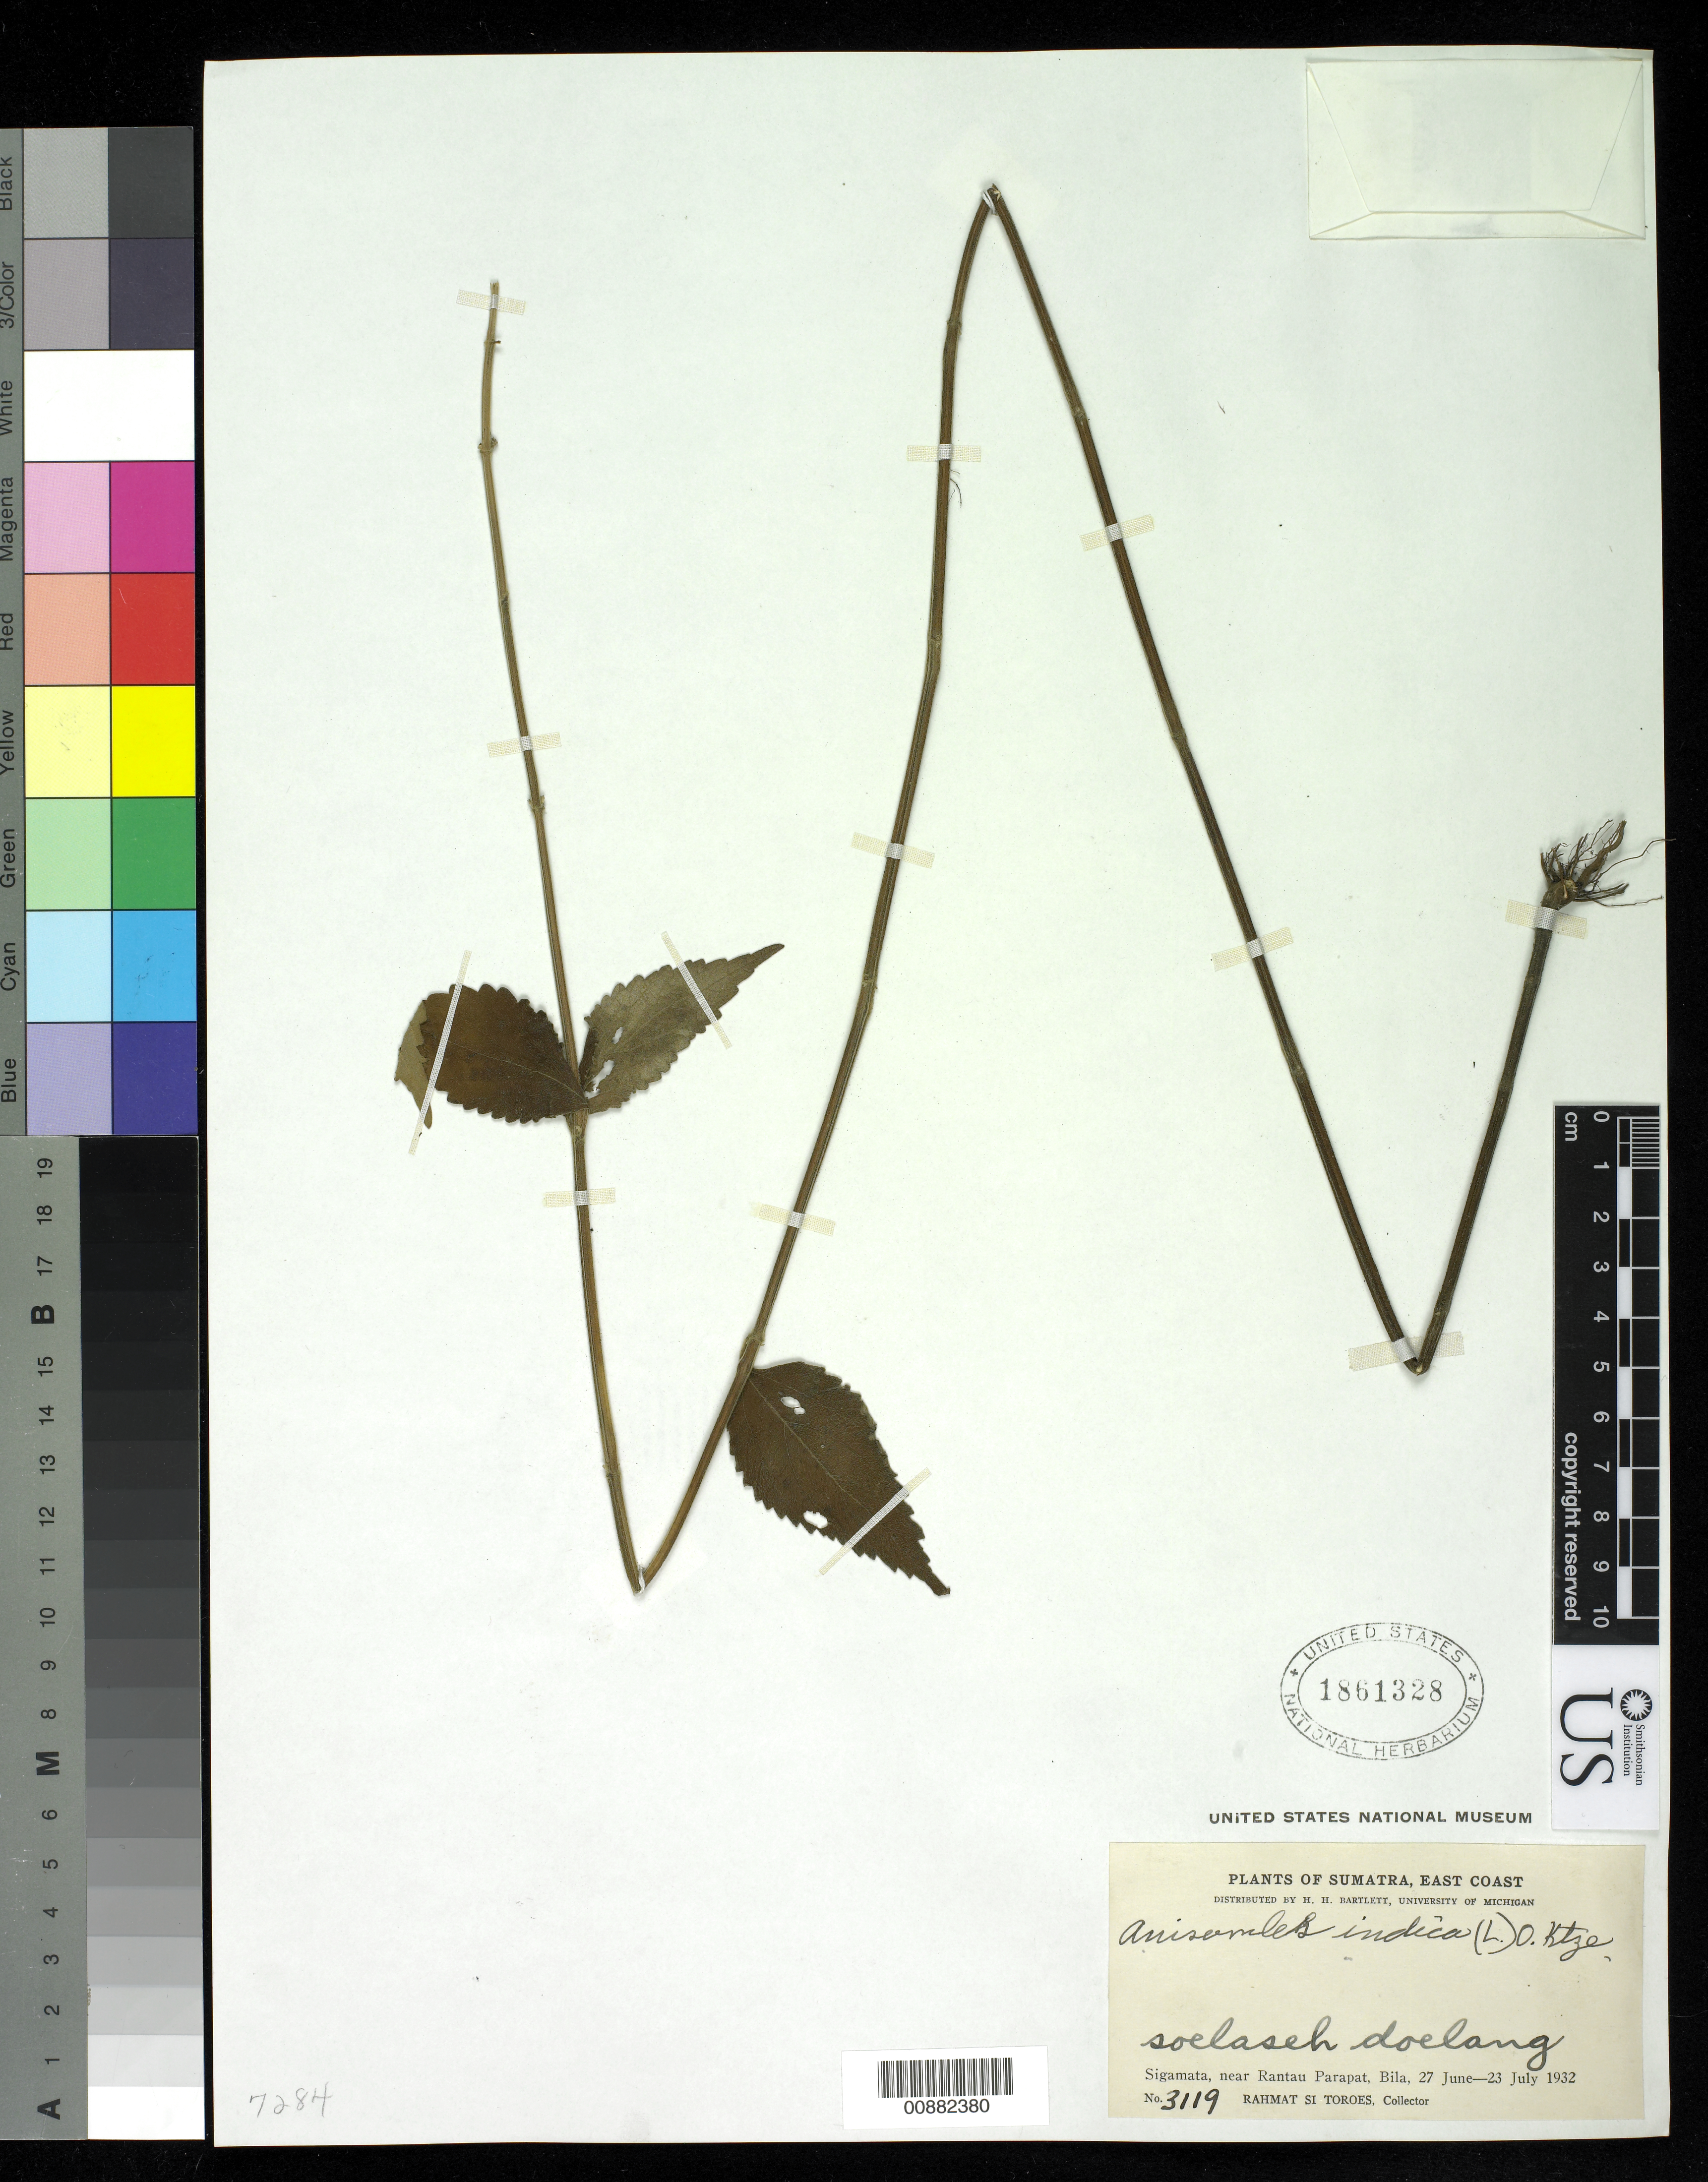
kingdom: Plantae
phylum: Tracheophyta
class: Magnoliopsida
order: Lamiales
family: Lamiaceae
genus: Anisomeles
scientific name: Anisomeles indica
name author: (L.) Kuntze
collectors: Rahmat Si Boeea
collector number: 3119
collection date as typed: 27 Jun 1932 to 23 Jul 1935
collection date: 1932-06-27/1935-07-23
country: Indonesia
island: Sumatra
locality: Sigamata, near Rantau Parapat, Bila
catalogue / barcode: US 1861328